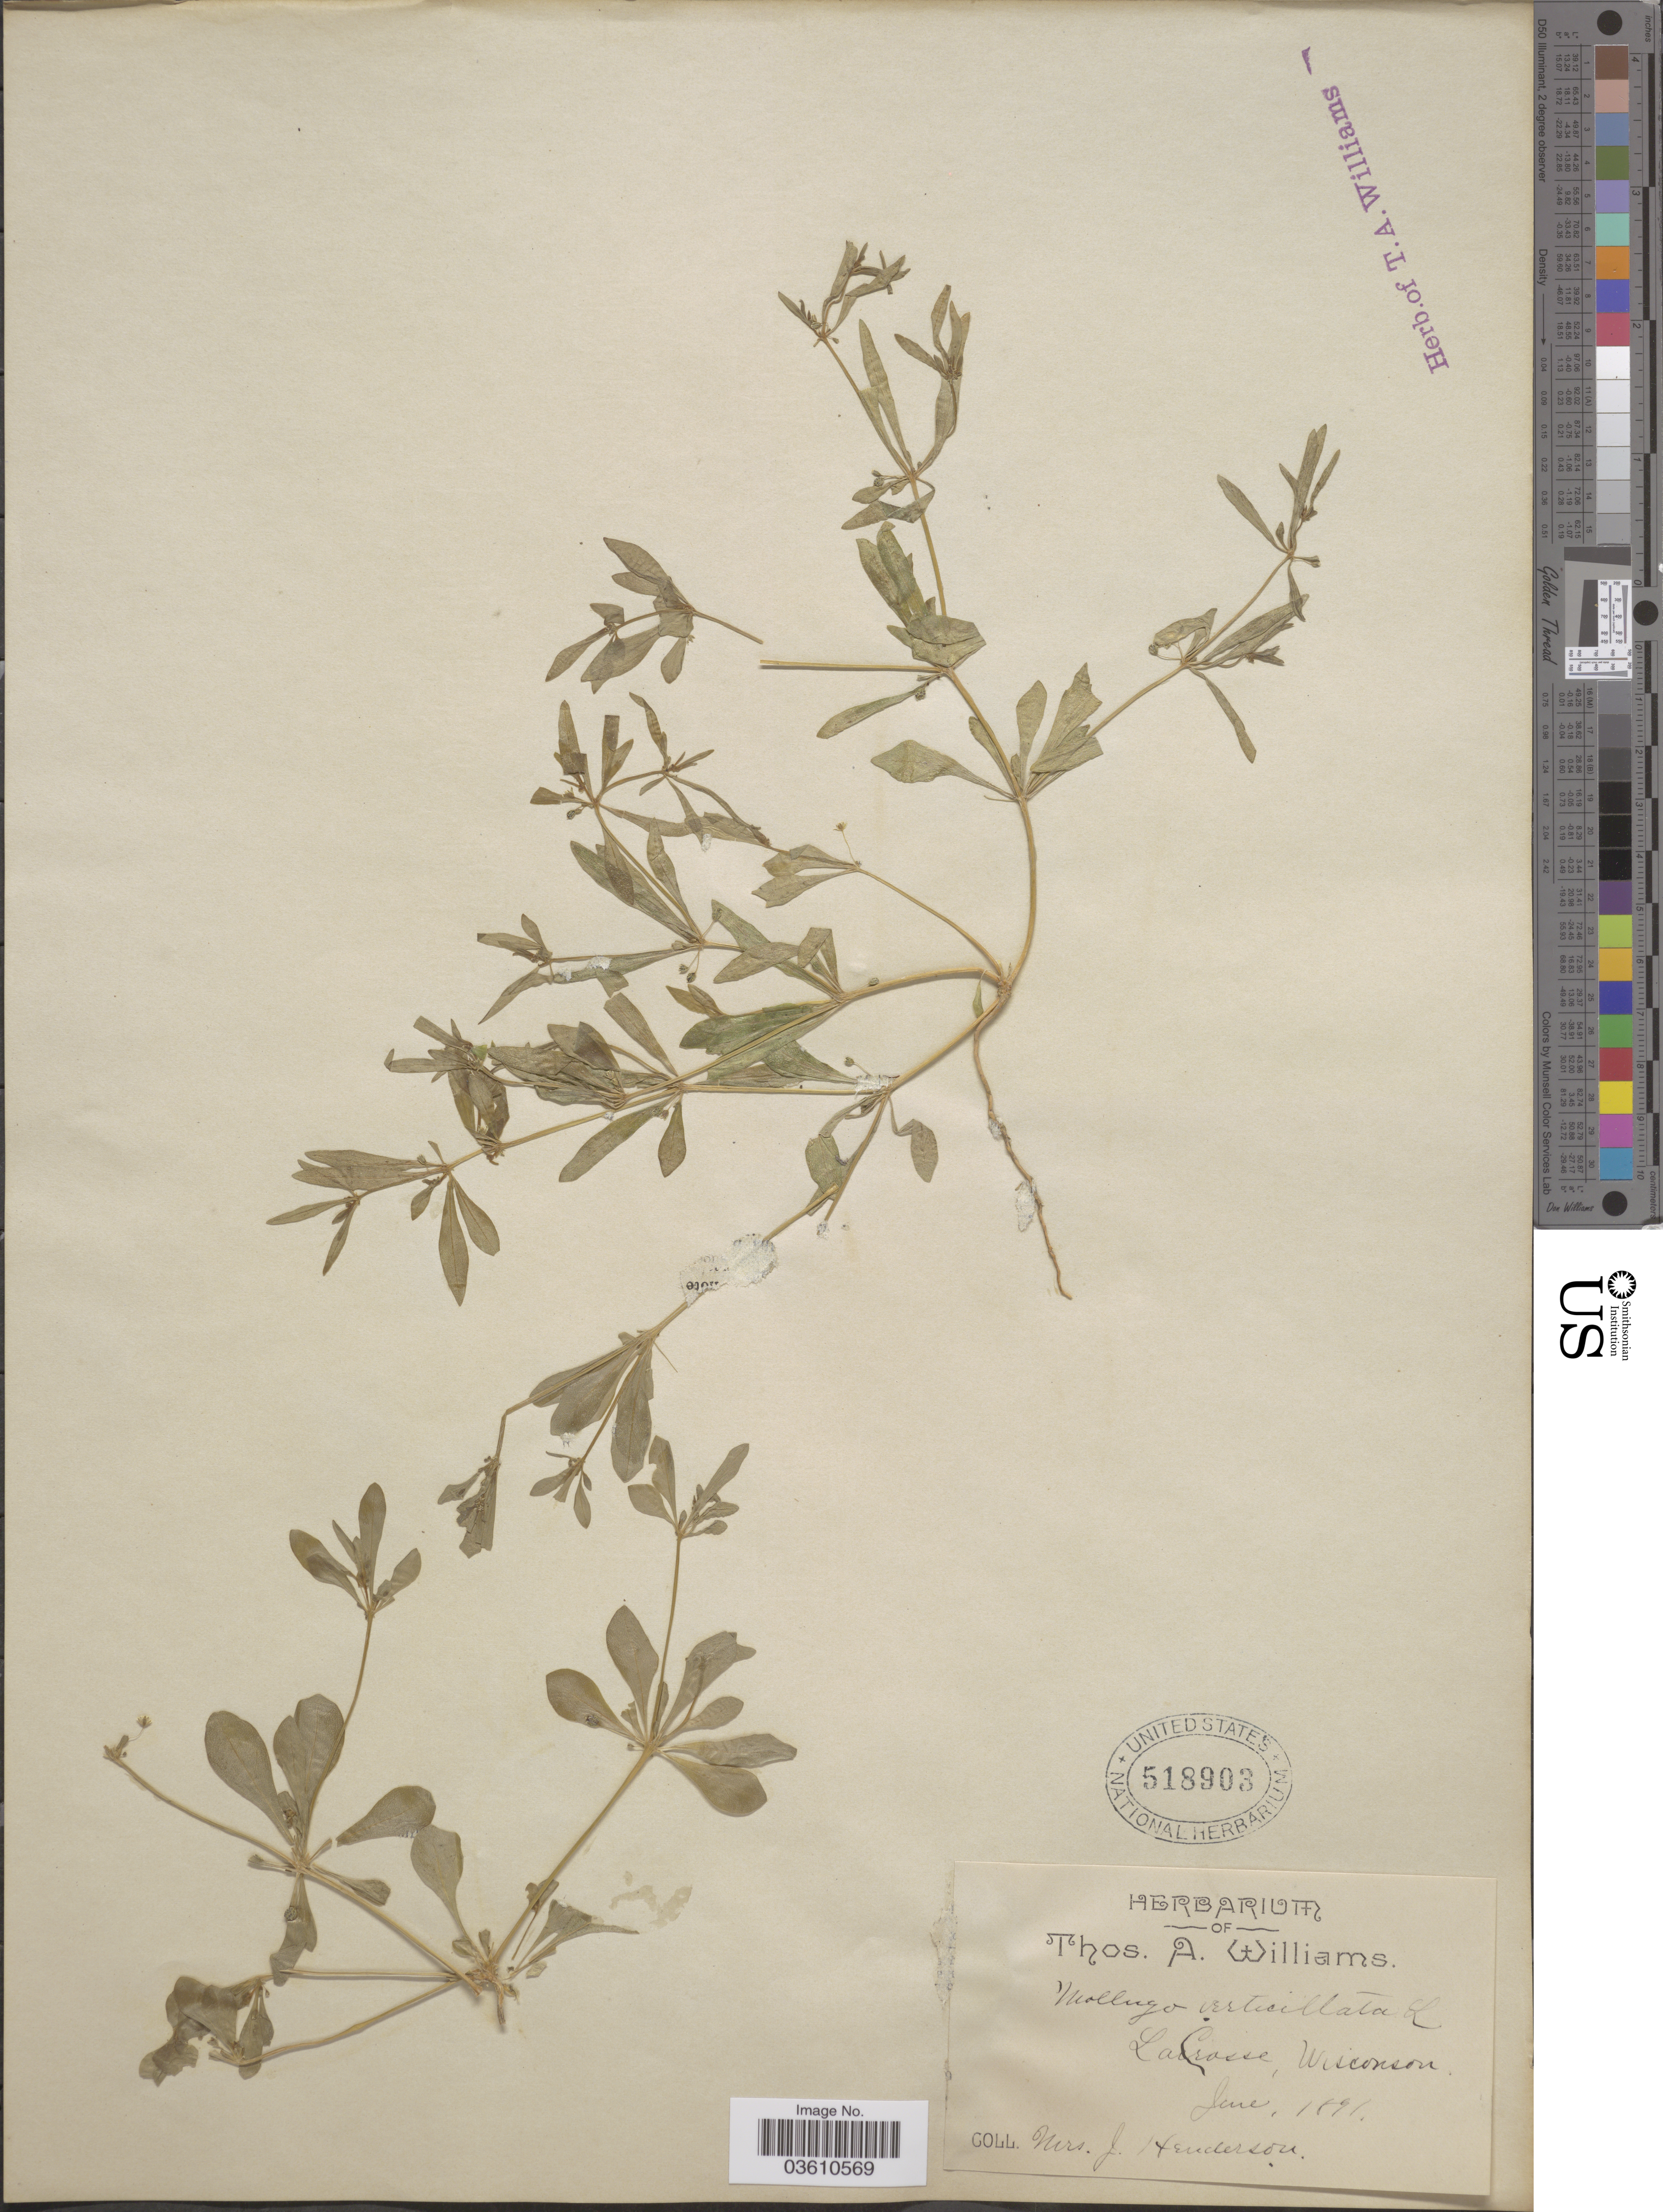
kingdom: Plantae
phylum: Tracheophyta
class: Magnoliopsida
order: Caryophyllales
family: Molluginaceae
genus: Mollugo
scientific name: Mollugo verticillata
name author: L.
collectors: J. Henderson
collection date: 1891-01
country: United States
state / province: Wisconsin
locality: LaCrosse.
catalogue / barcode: US 518903